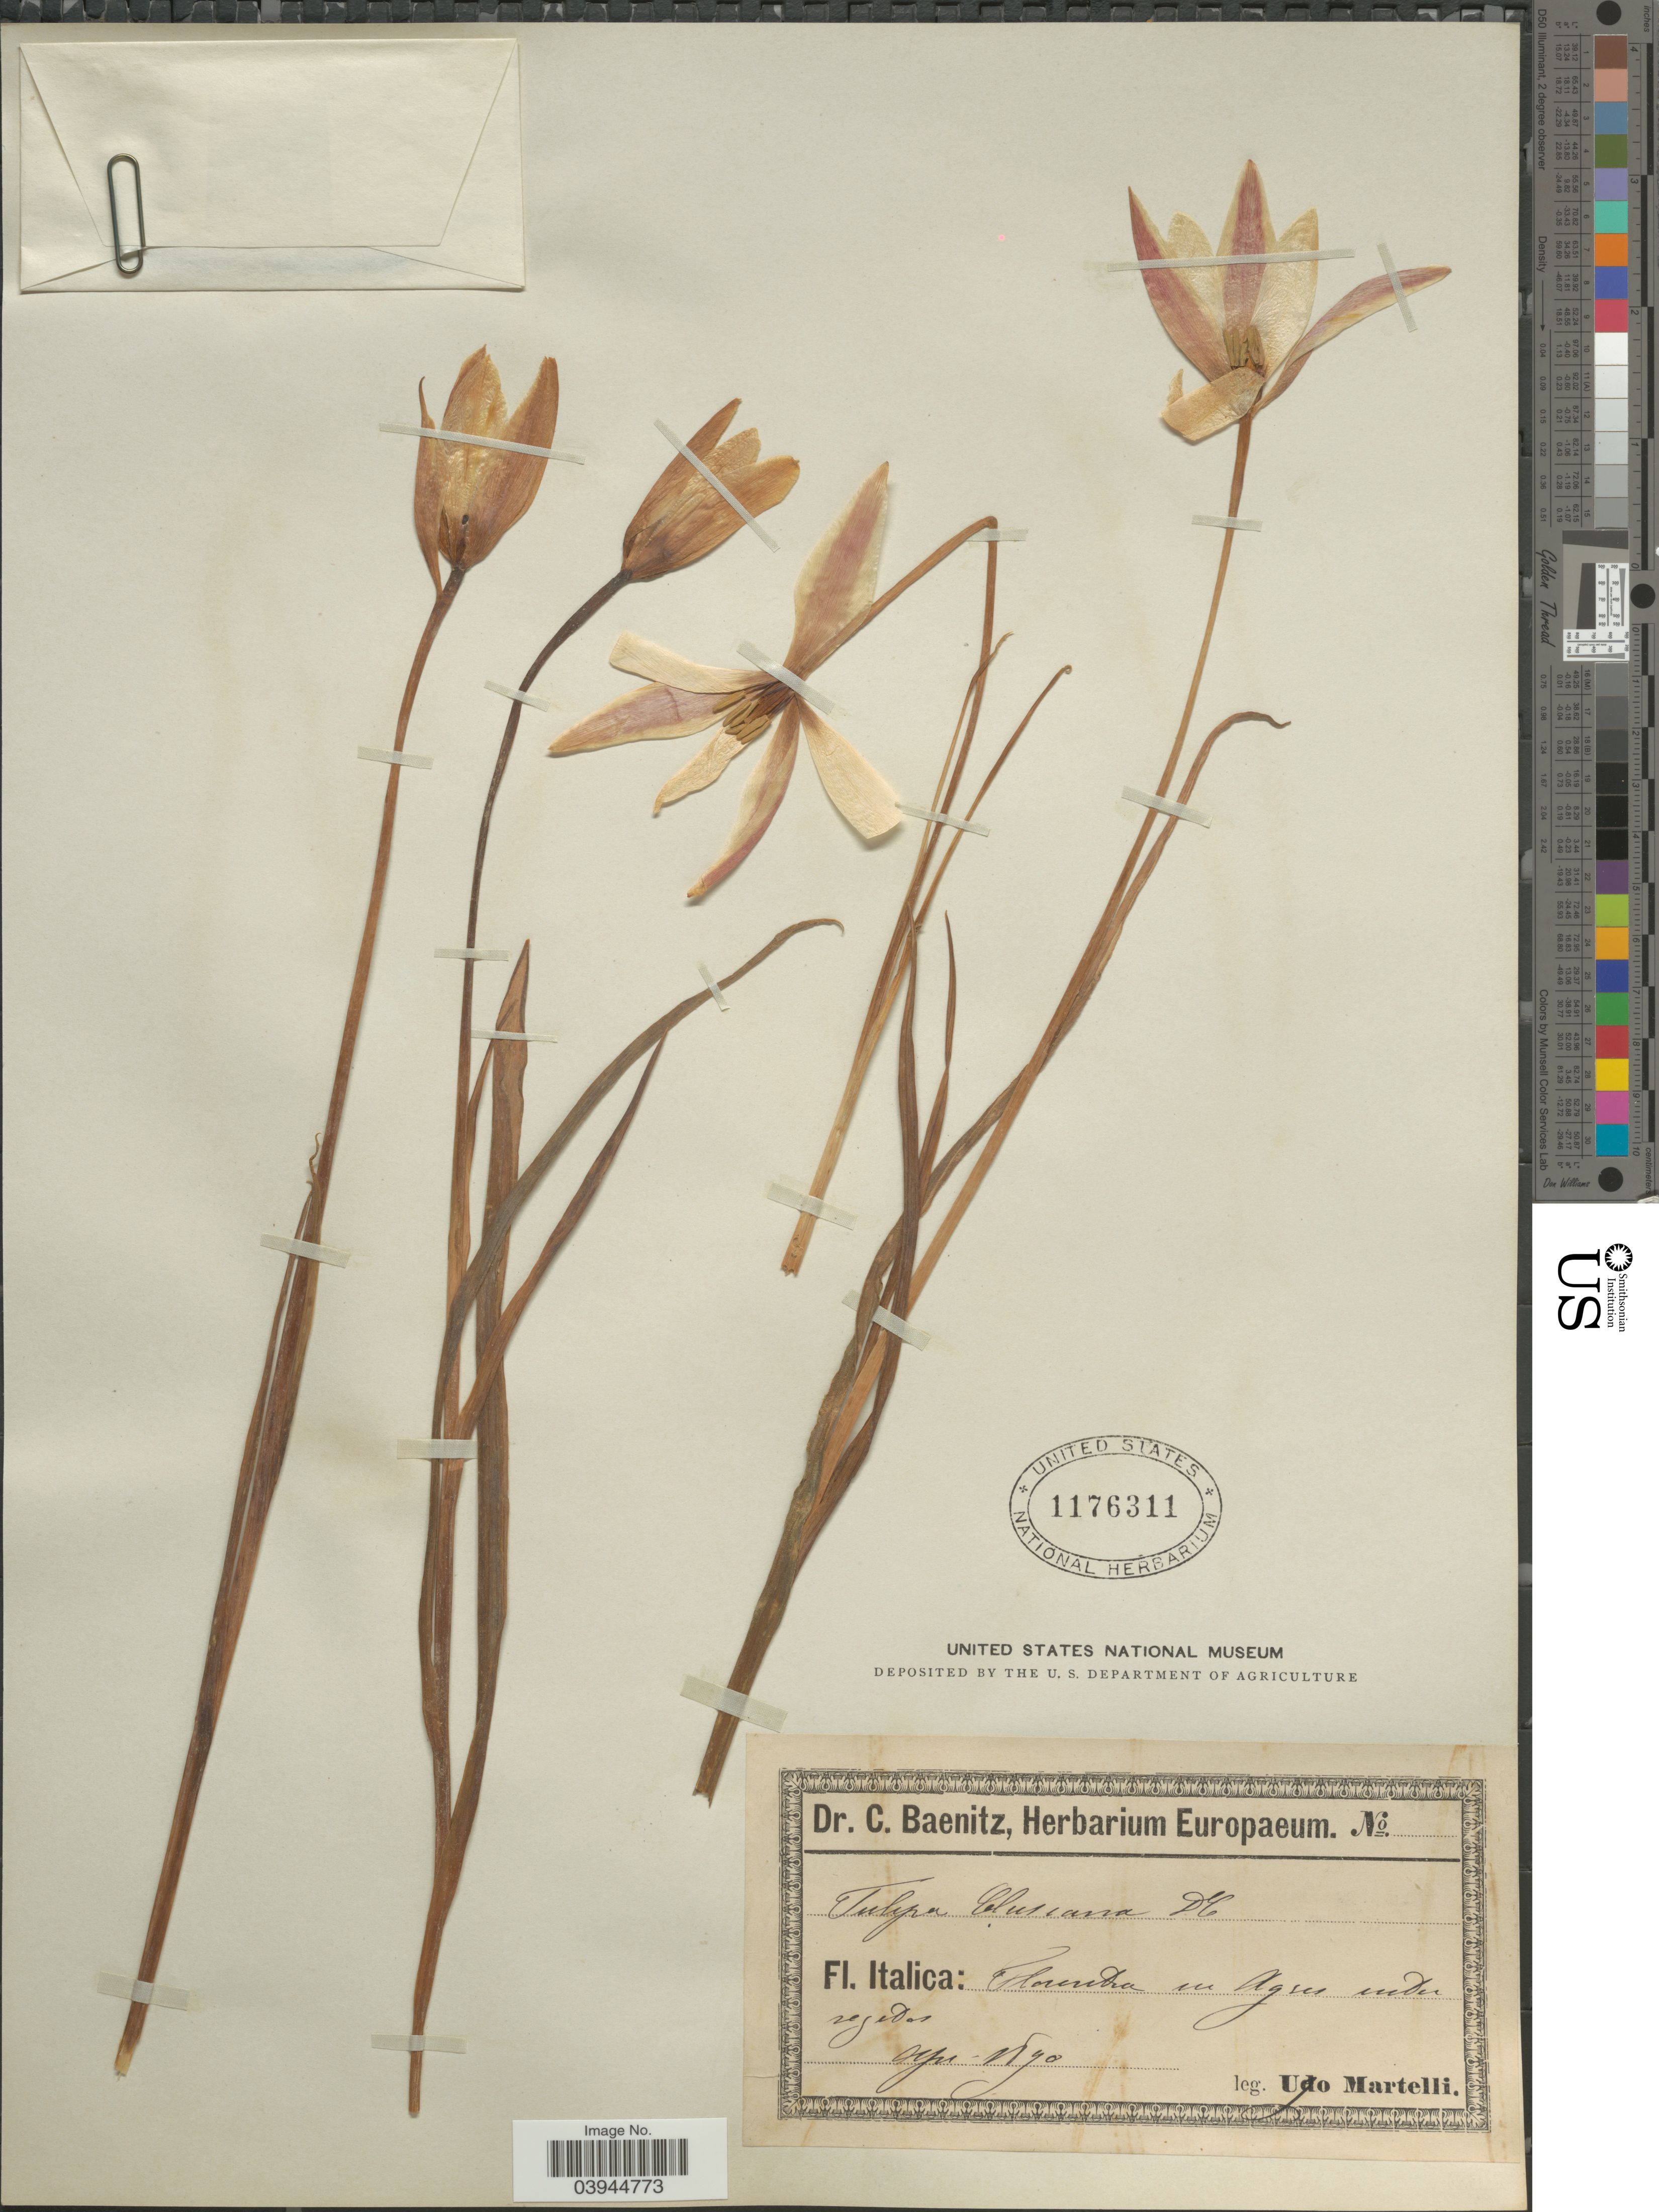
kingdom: Plantae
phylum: Tracheophyta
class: Liliopsida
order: Liliales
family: Liliaceae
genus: Tulipa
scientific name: Tulipa clusiana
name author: DC.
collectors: U. Martelli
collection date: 1890-04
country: Italy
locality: Florentia en Agres under regedas.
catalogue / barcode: US 1176311